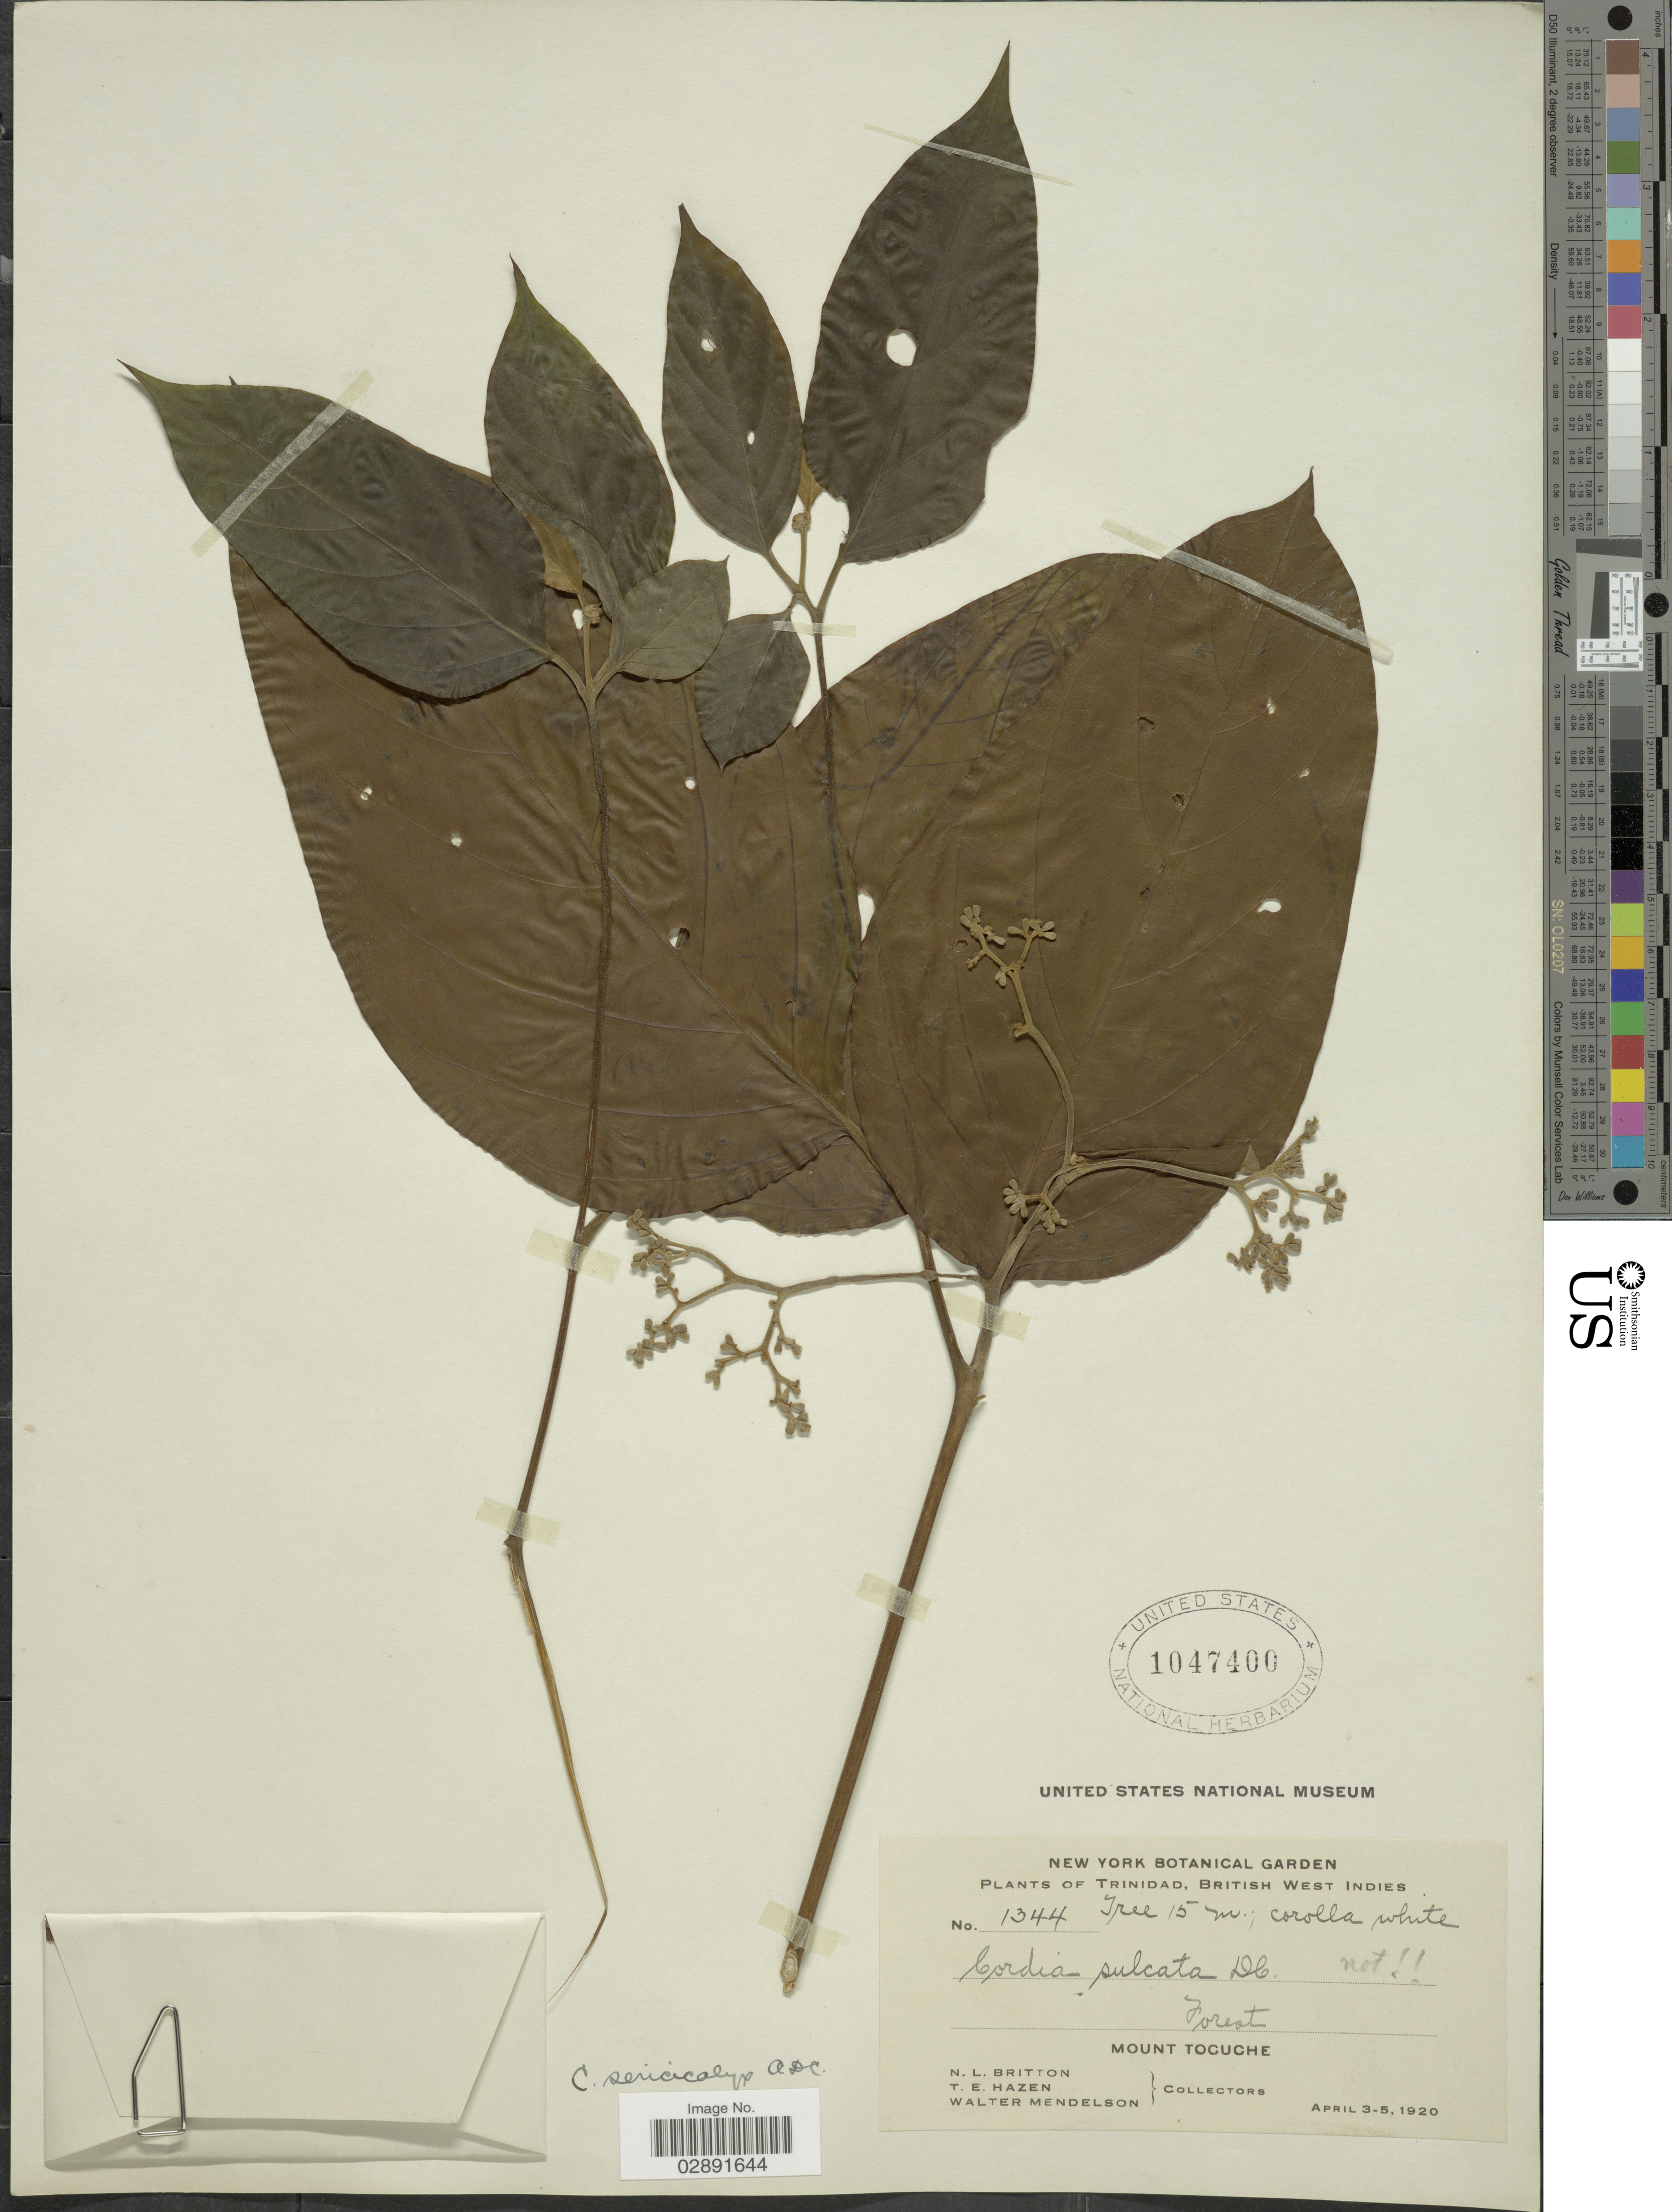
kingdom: Plantae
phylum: Tracheophyta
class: Magnoliopsida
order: Boraginales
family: Cordiaceae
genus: Cordia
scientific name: Cordia sericicalyx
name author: A. DC. in DC.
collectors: N. Britton, T. E. Hazen & W. Mendelson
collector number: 1344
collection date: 1920-04-03/1920-04-05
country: Trinidad and Tobago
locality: Trinidad, British West Indies. Mount Tocuche.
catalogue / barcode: US 1047400